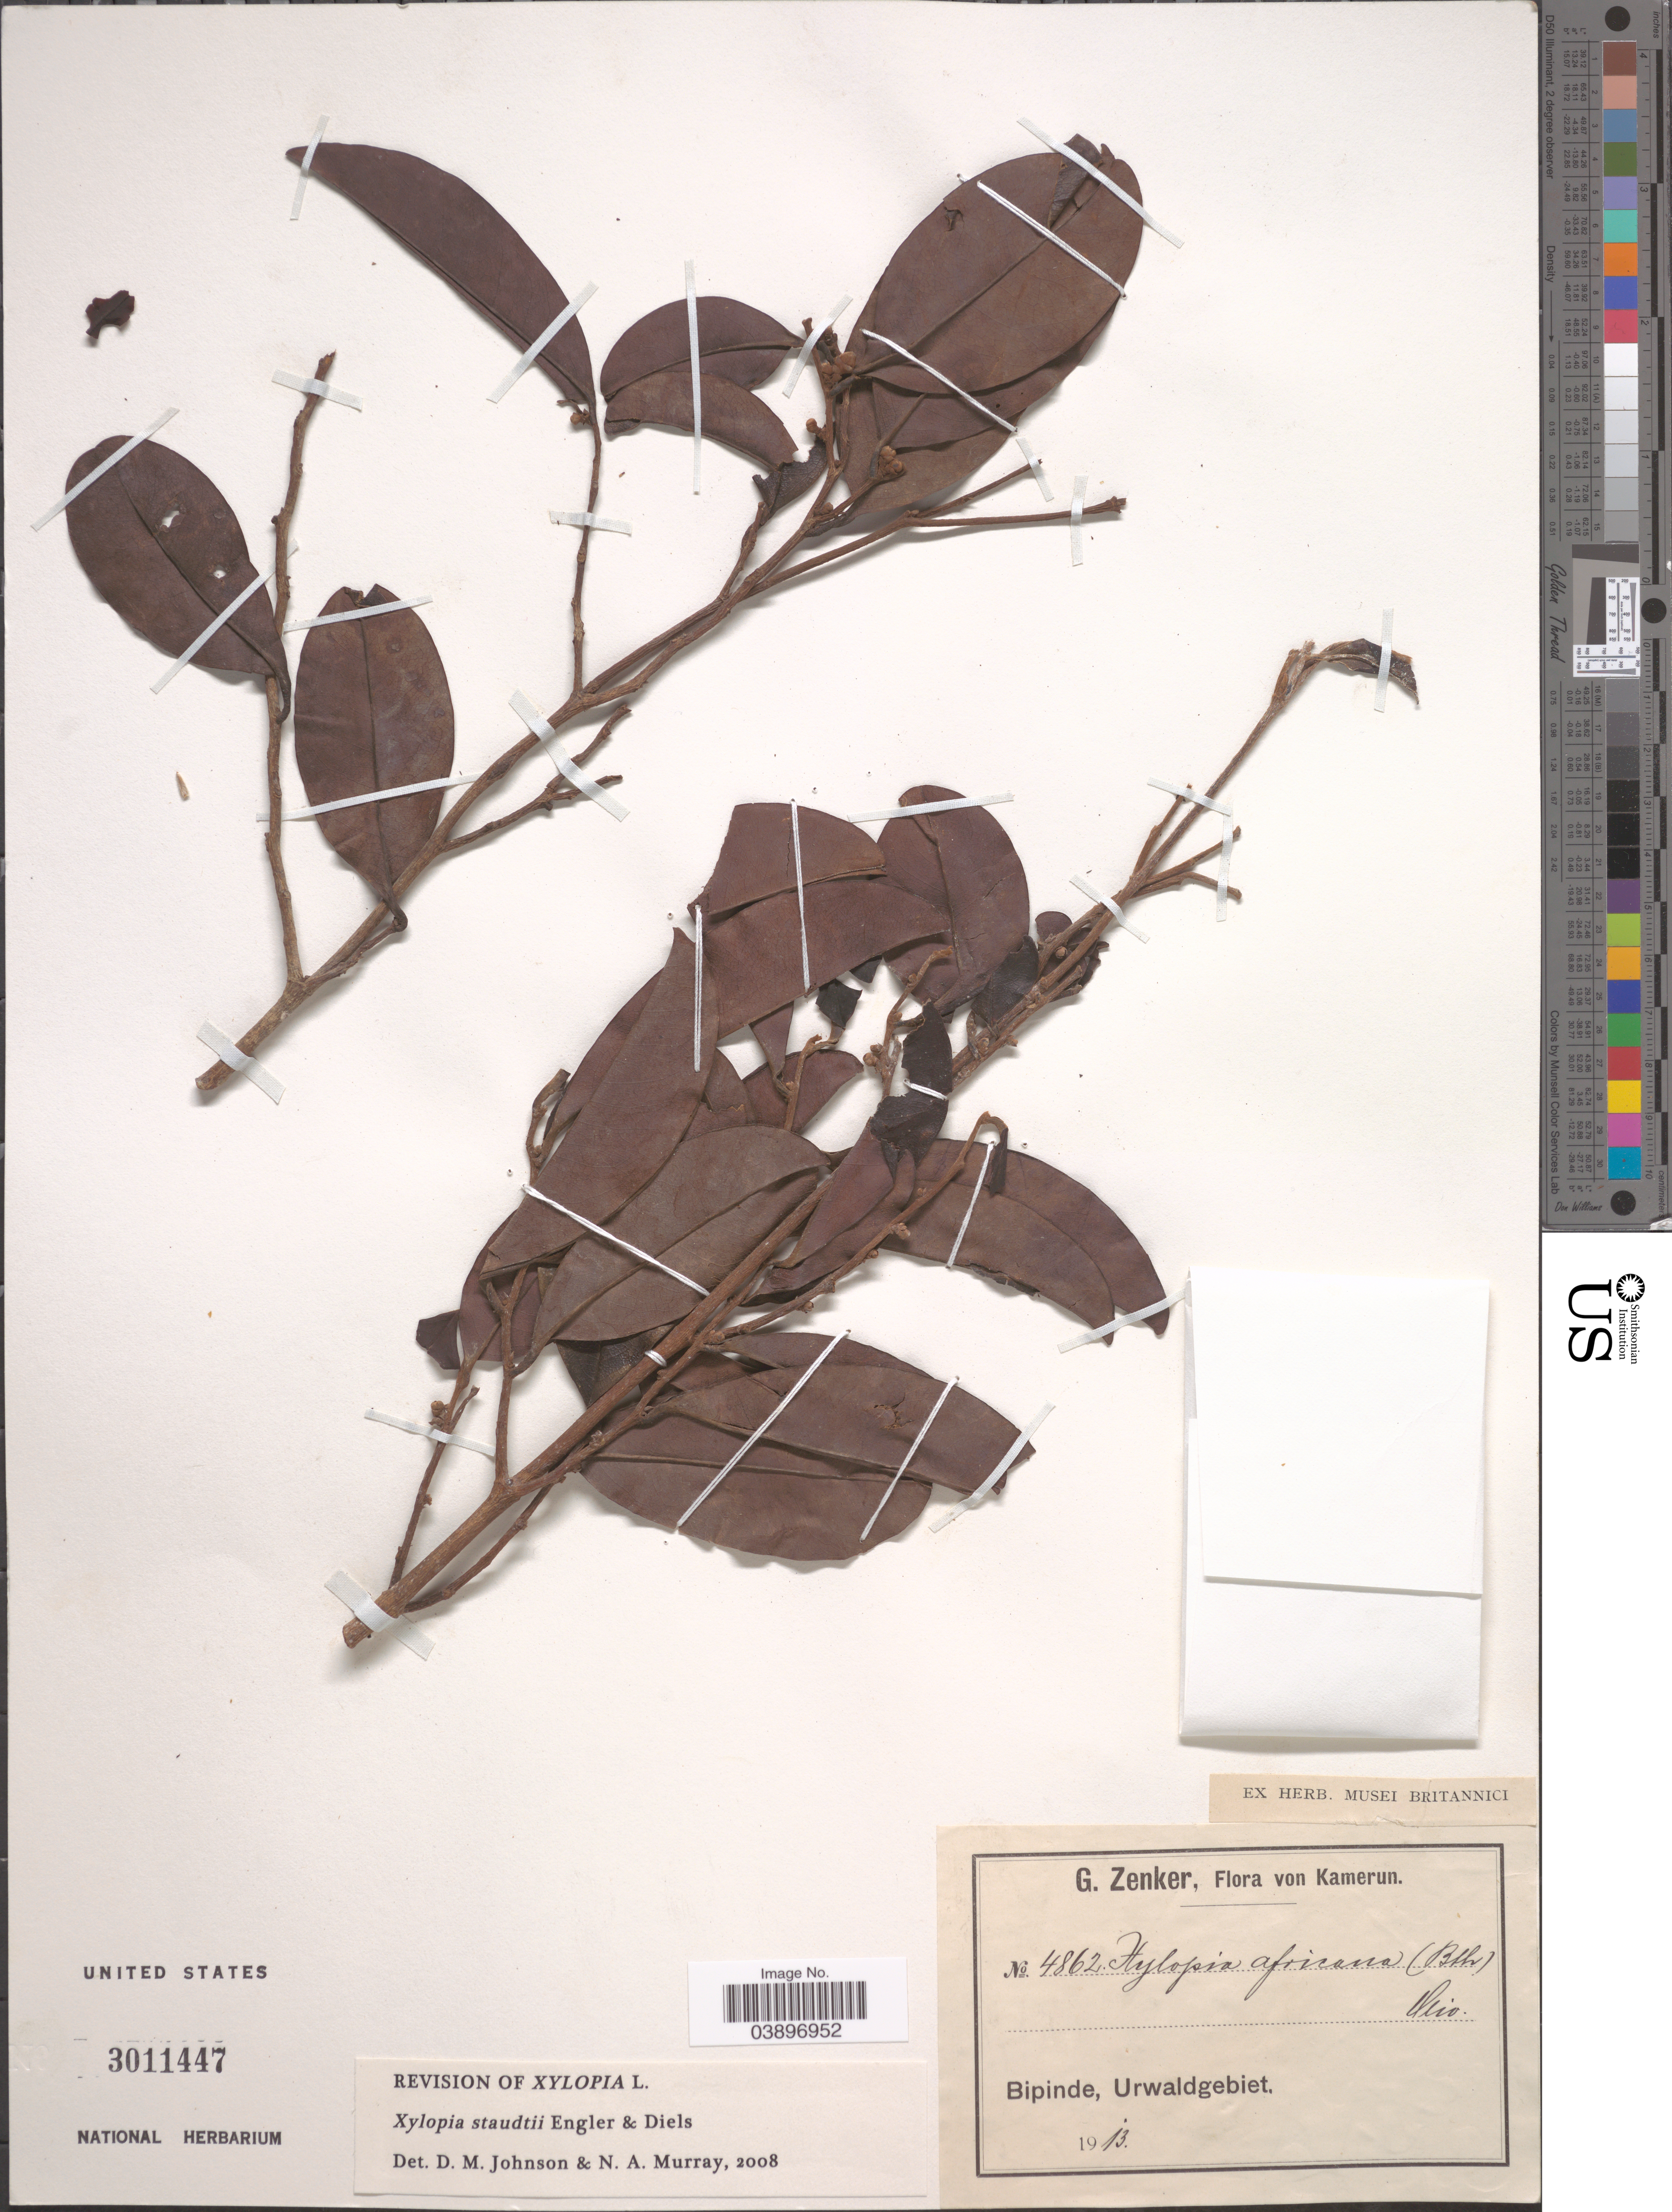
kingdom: Plantae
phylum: Tracheophyta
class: Magnoliopsida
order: Magnoliales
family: Annonaceae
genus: Xylopia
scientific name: Xylopia staudtii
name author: Engl. & Diels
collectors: G. A. Zenker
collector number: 4862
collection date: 1913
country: Cameroon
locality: Bipinde, Urwaldgebiet.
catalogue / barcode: US 3011447